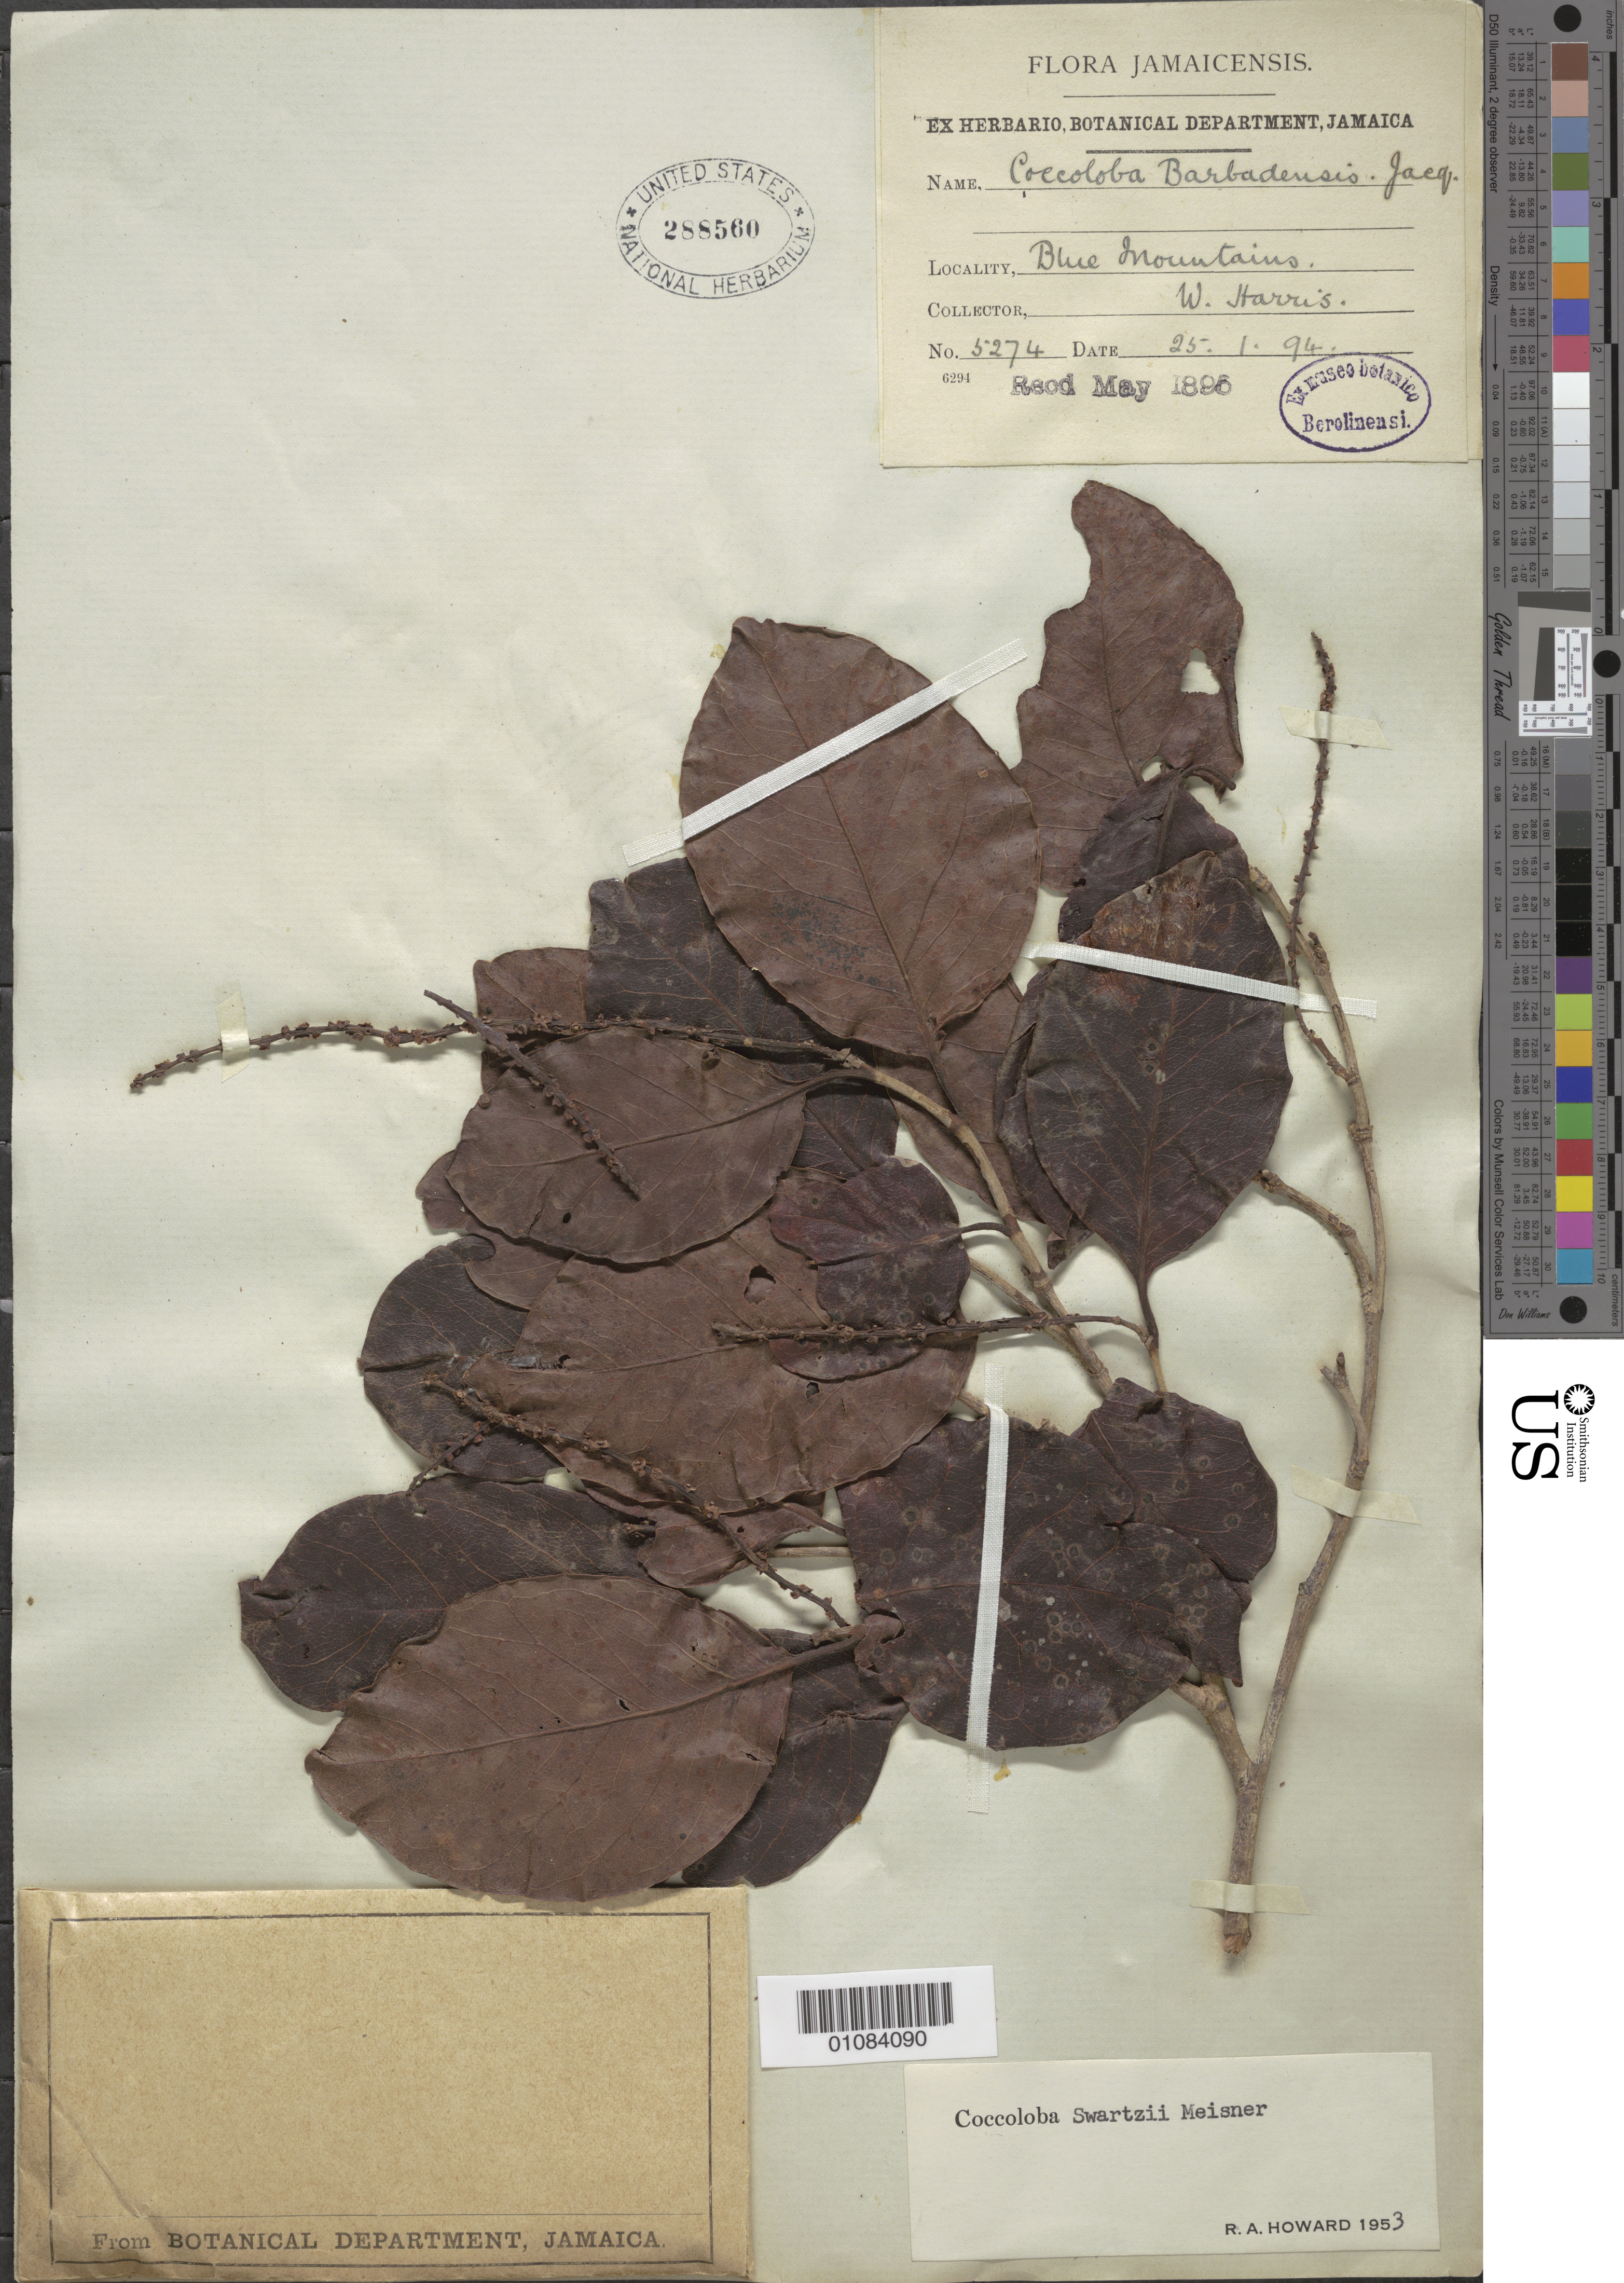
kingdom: Plantae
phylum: Tracheophyta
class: Magnoliopsida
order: Caryophyllales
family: Polygonaceae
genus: Coccoloba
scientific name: Coccoloba swartzii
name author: Meisn.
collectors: W. Harris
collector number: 5274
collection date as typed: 25 Jan 1894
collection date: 1894-01-25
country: Jamaica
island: Jamaica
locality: Blue Mountains.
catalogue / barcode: US 288560